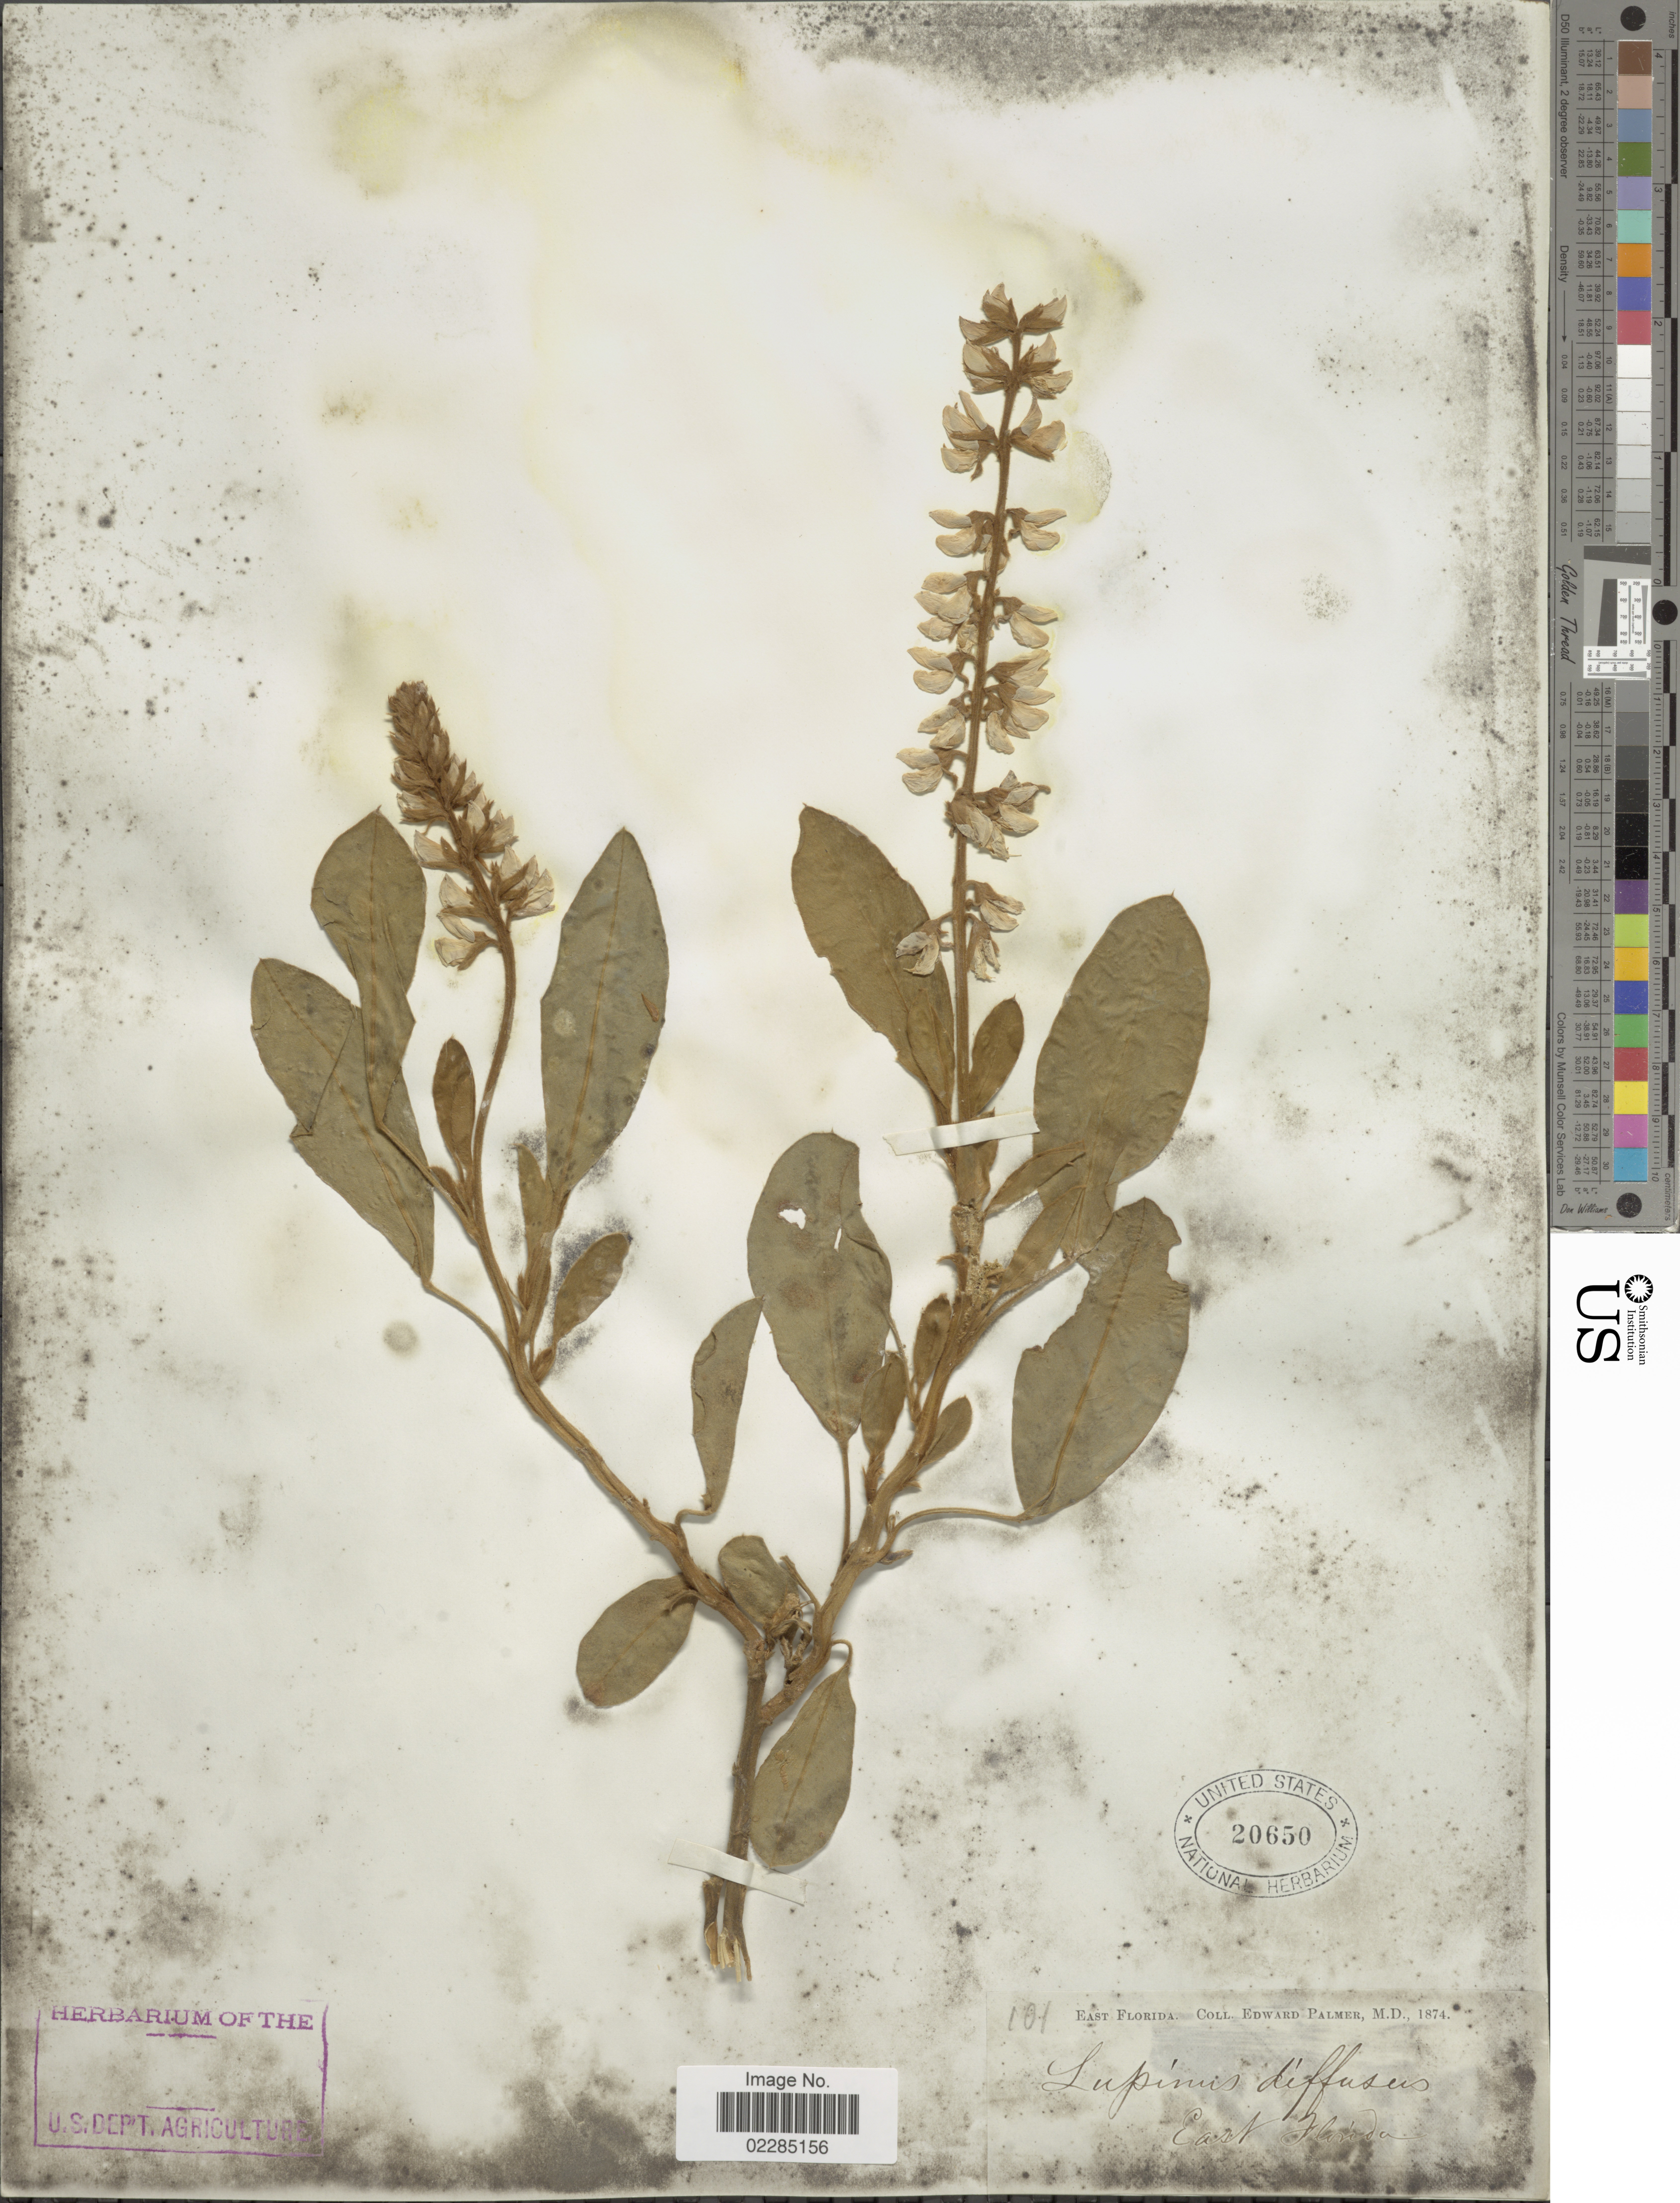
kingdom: Plantae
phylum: Tracheophyta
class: Magnoliopsida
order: Fabales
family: Fabaceae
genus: Lupinus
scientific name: Lupinus diffusus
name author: Nutt.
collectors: E. Palmer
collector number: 101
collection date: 1874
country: United States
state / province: Florida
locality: East Florida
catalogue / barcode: US 20650